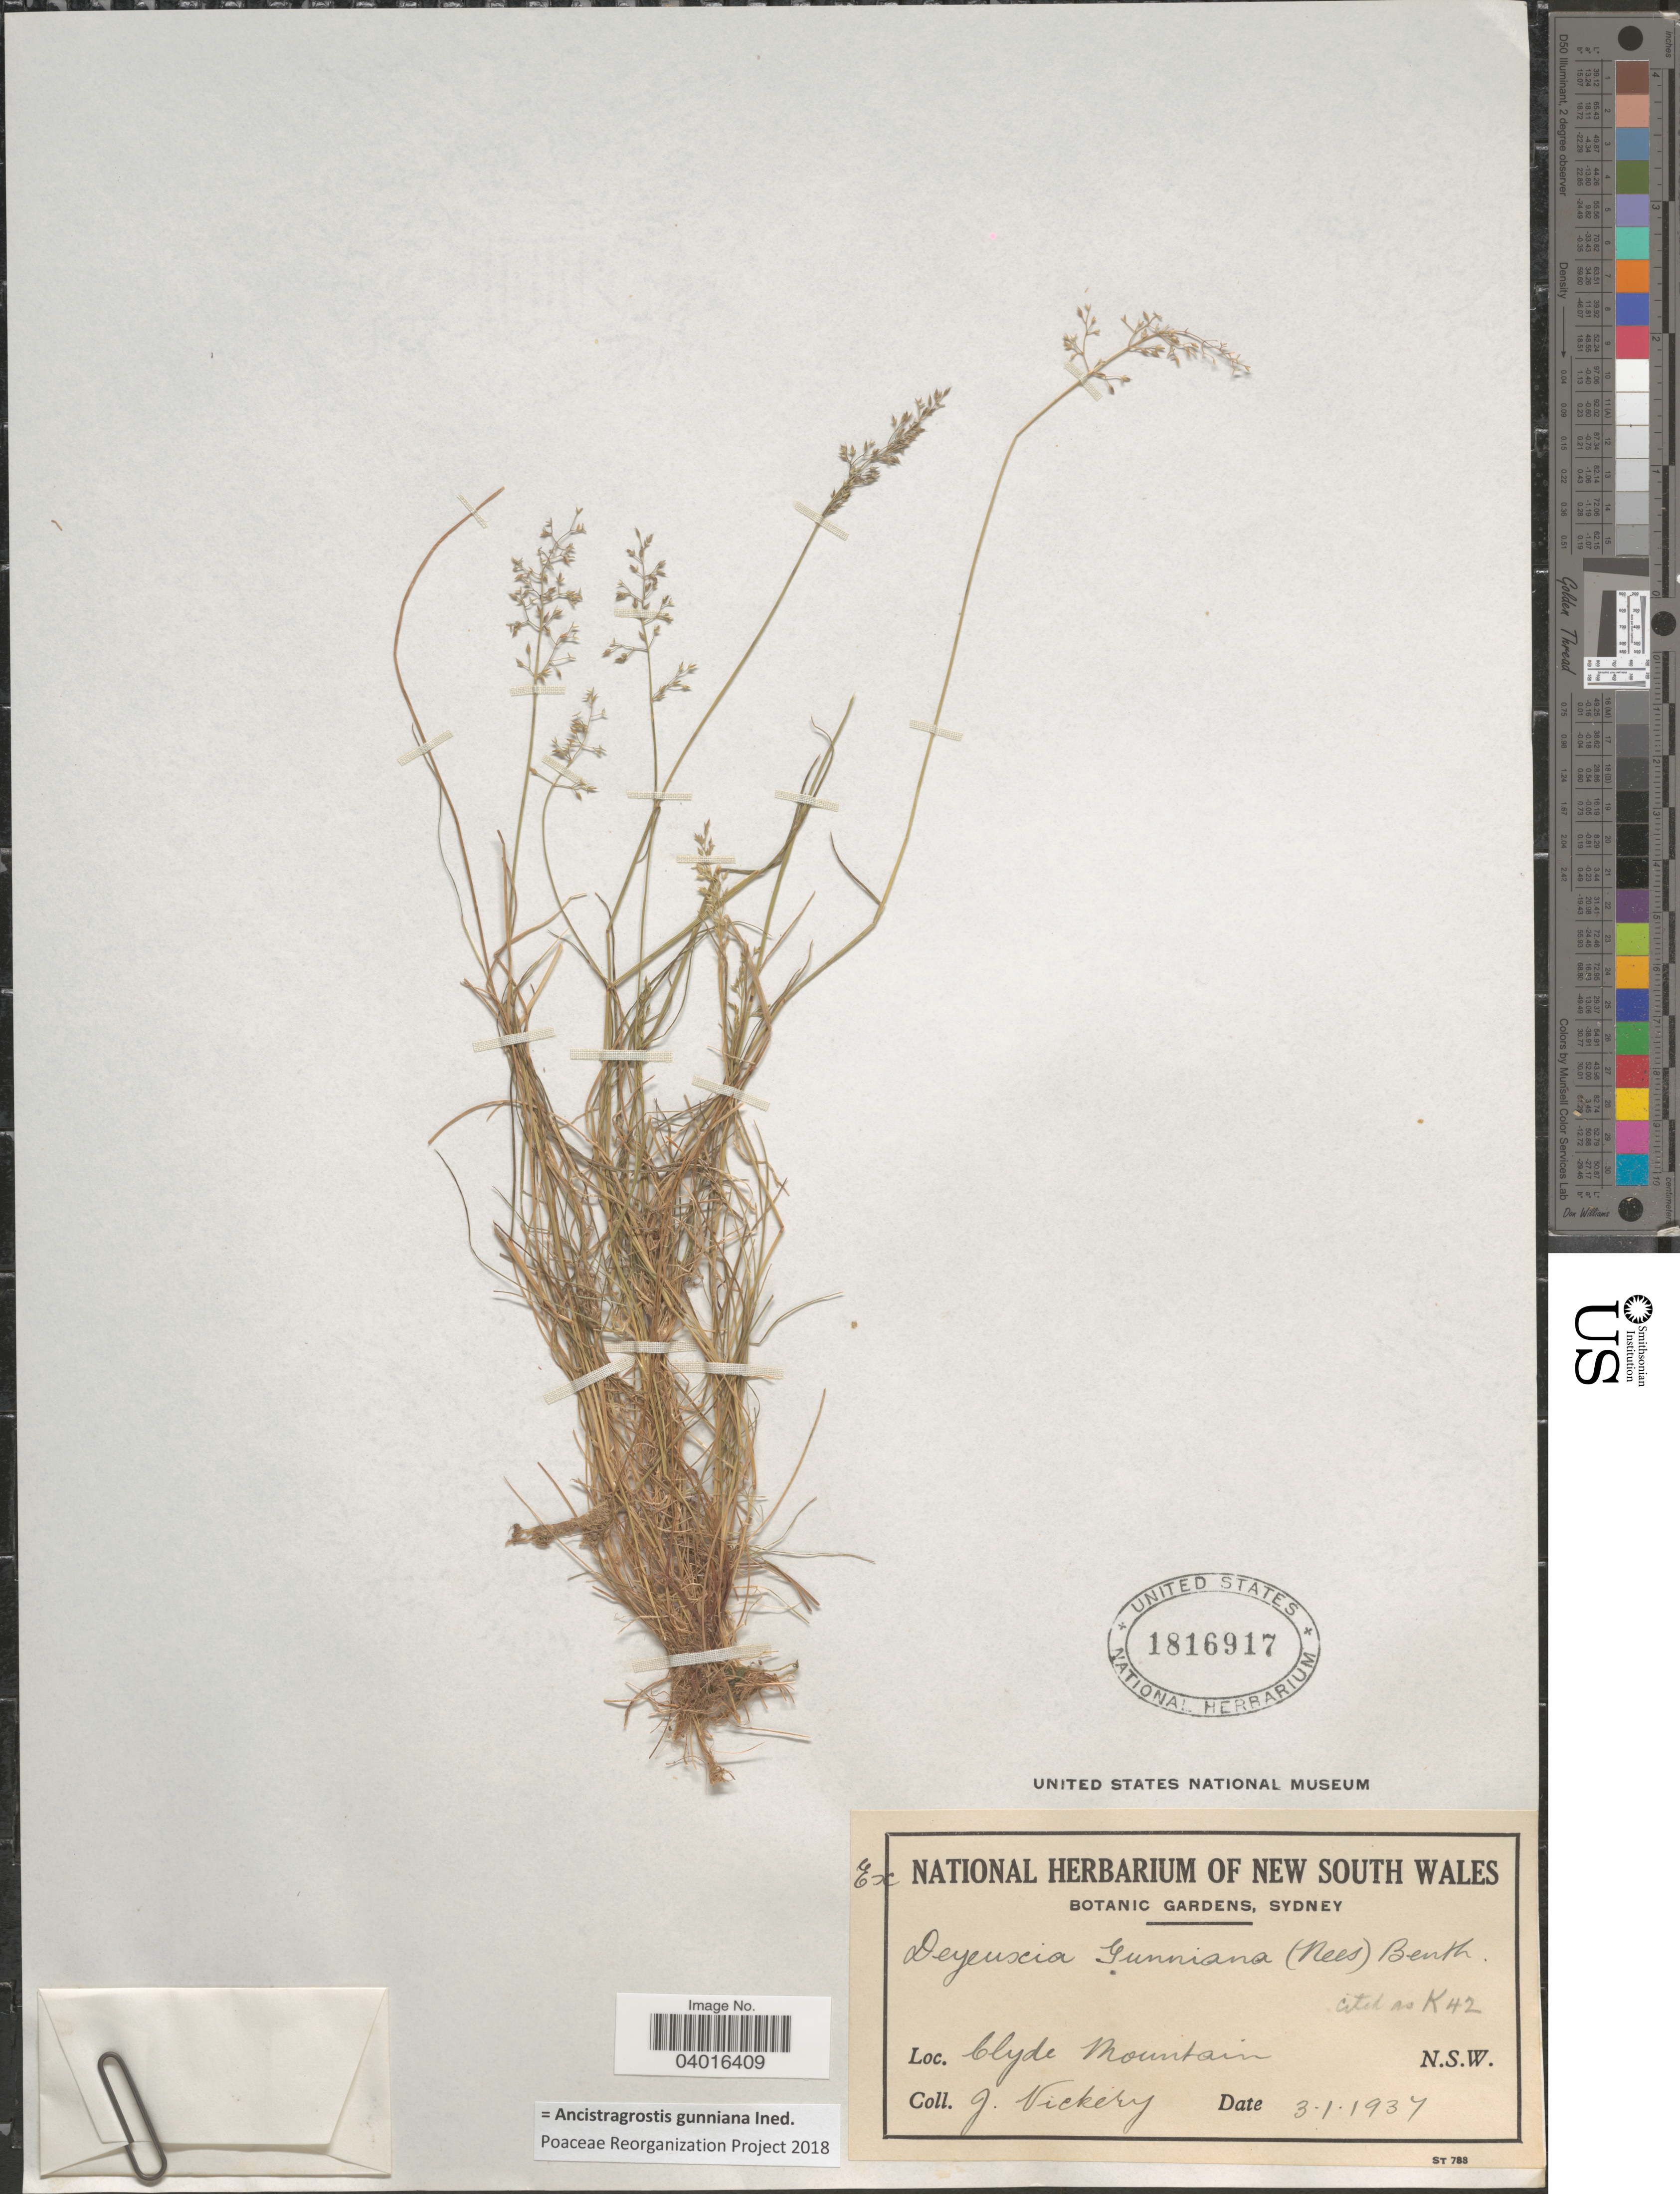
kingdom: Plantae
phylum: Tracheophyta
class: Liliopsida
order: Poales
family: Poaceae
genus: Ancistragrostis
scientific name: Ancistragrostis gunniana ined.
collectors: J. Vickery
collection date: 1937-01-03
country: Australia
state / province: New South Wales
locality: Clyde Mountain.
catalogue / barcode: US 1816917